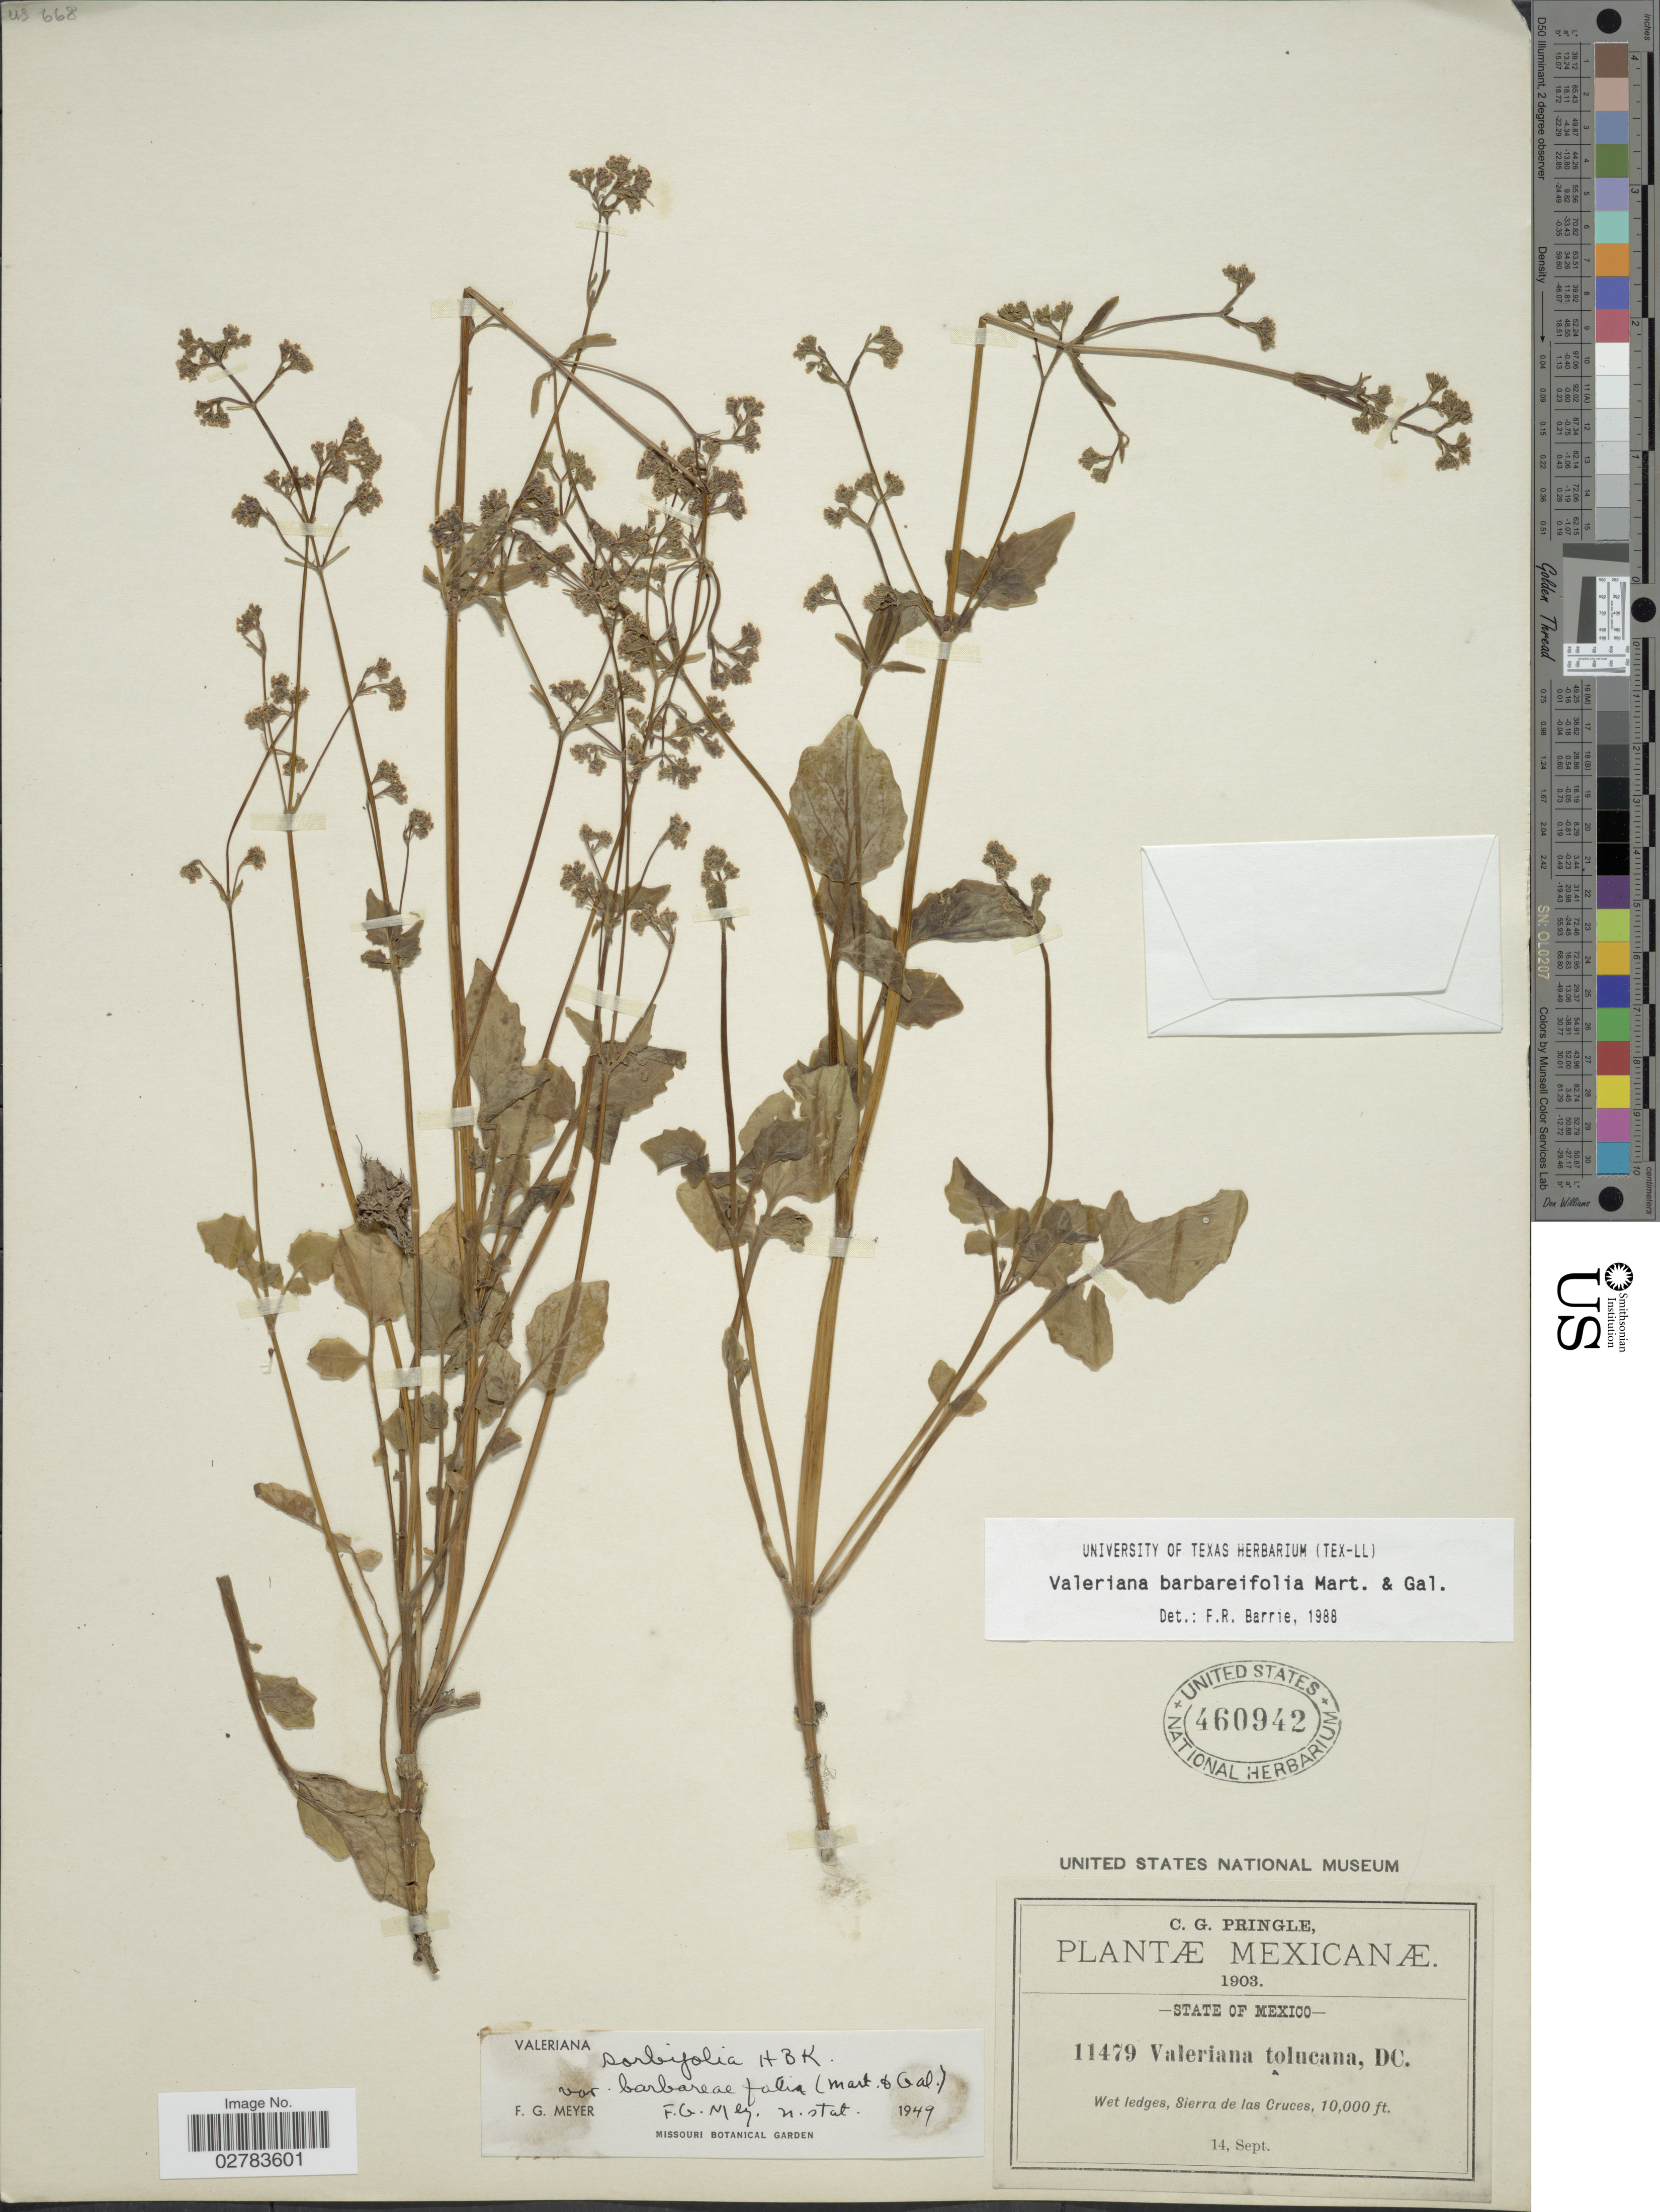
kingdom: Plantae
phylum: Tracheophyta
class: Magnoliopsida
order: Dipsacales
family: Caprifoliaceae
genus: Valeriana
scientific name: Valeriana barbareifolia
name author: M. Martens & Galeotti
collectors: C. G. Pringle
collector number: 11479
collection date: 1903-09-14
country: Mexico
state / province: México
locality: Wet ledges, Sierra de las Cruces.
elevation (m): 3048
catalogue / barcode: US 4609742